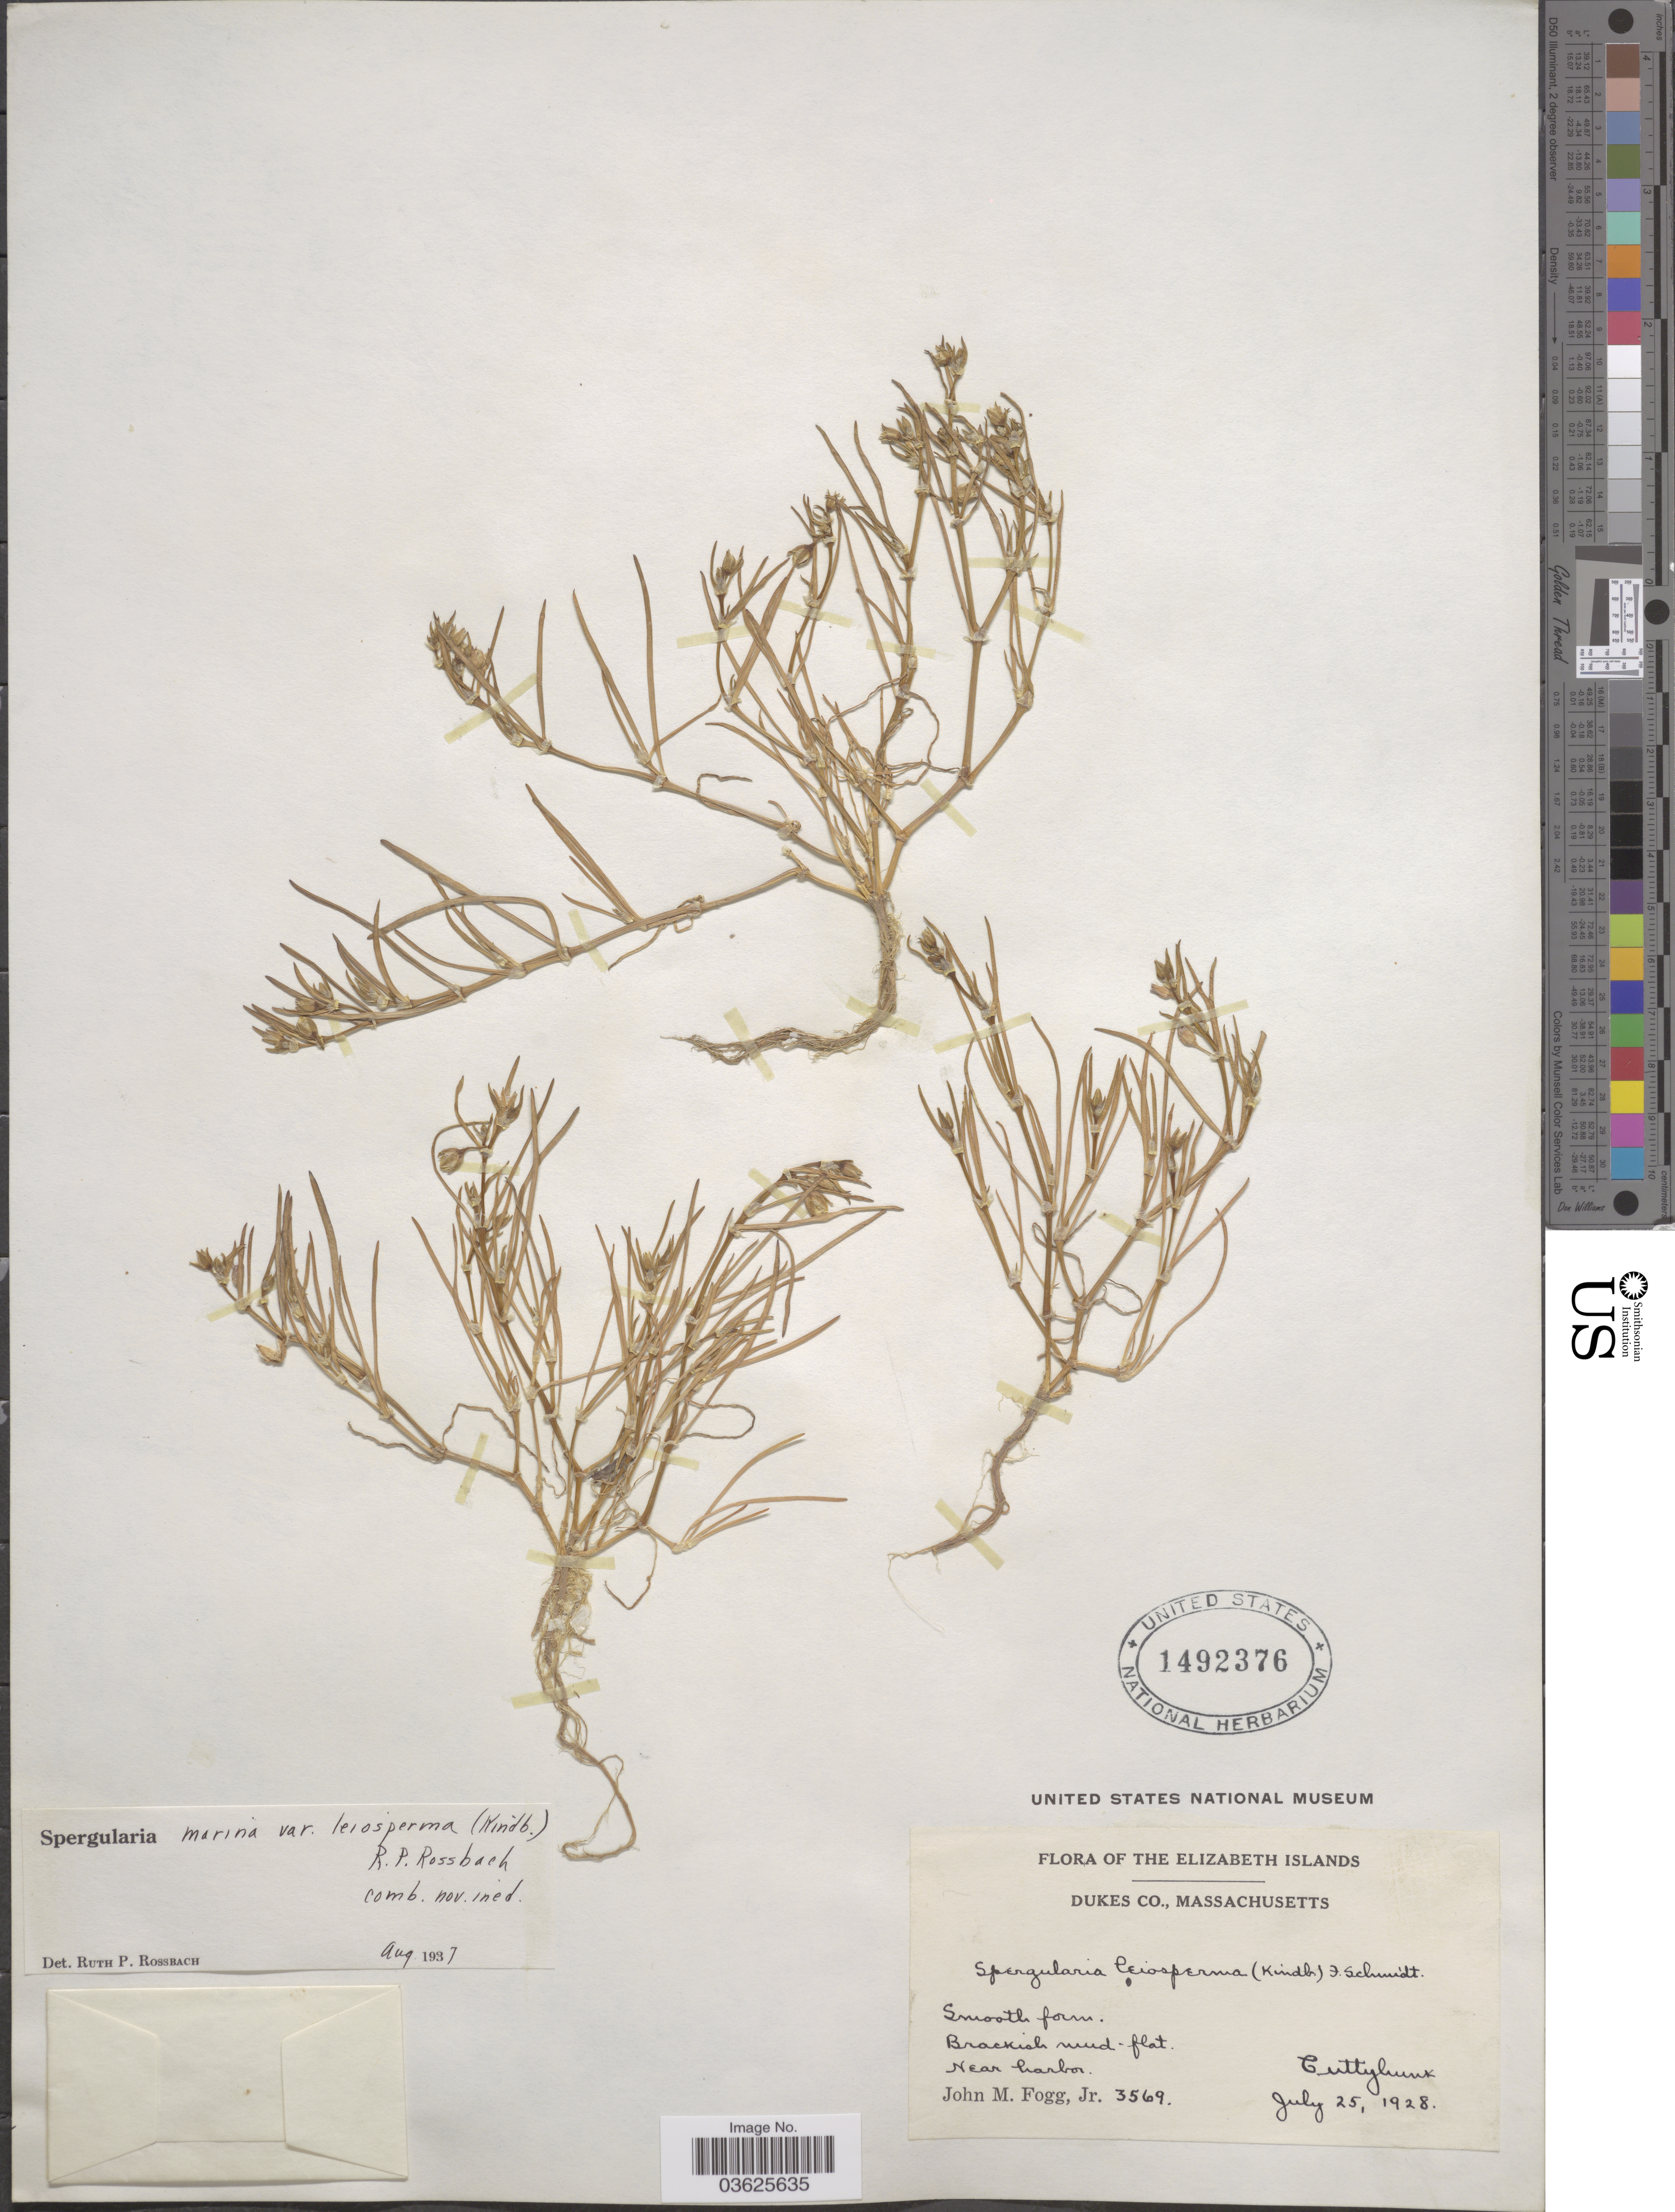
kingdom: Plantae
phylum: Tracheophyta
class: Magnoliopsida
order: Caryophyllales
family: Caryophyllaceae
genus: Spergularia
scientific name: Spergularia marina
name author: (L.) Griseb.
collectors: J. Fogg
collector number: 3569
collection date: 1928-07-25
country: United States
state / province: Massachusetts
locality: The Elizabeth Islands. Dukes Co. Near harbor. Cuttyhunk.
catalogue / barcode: US 1492376